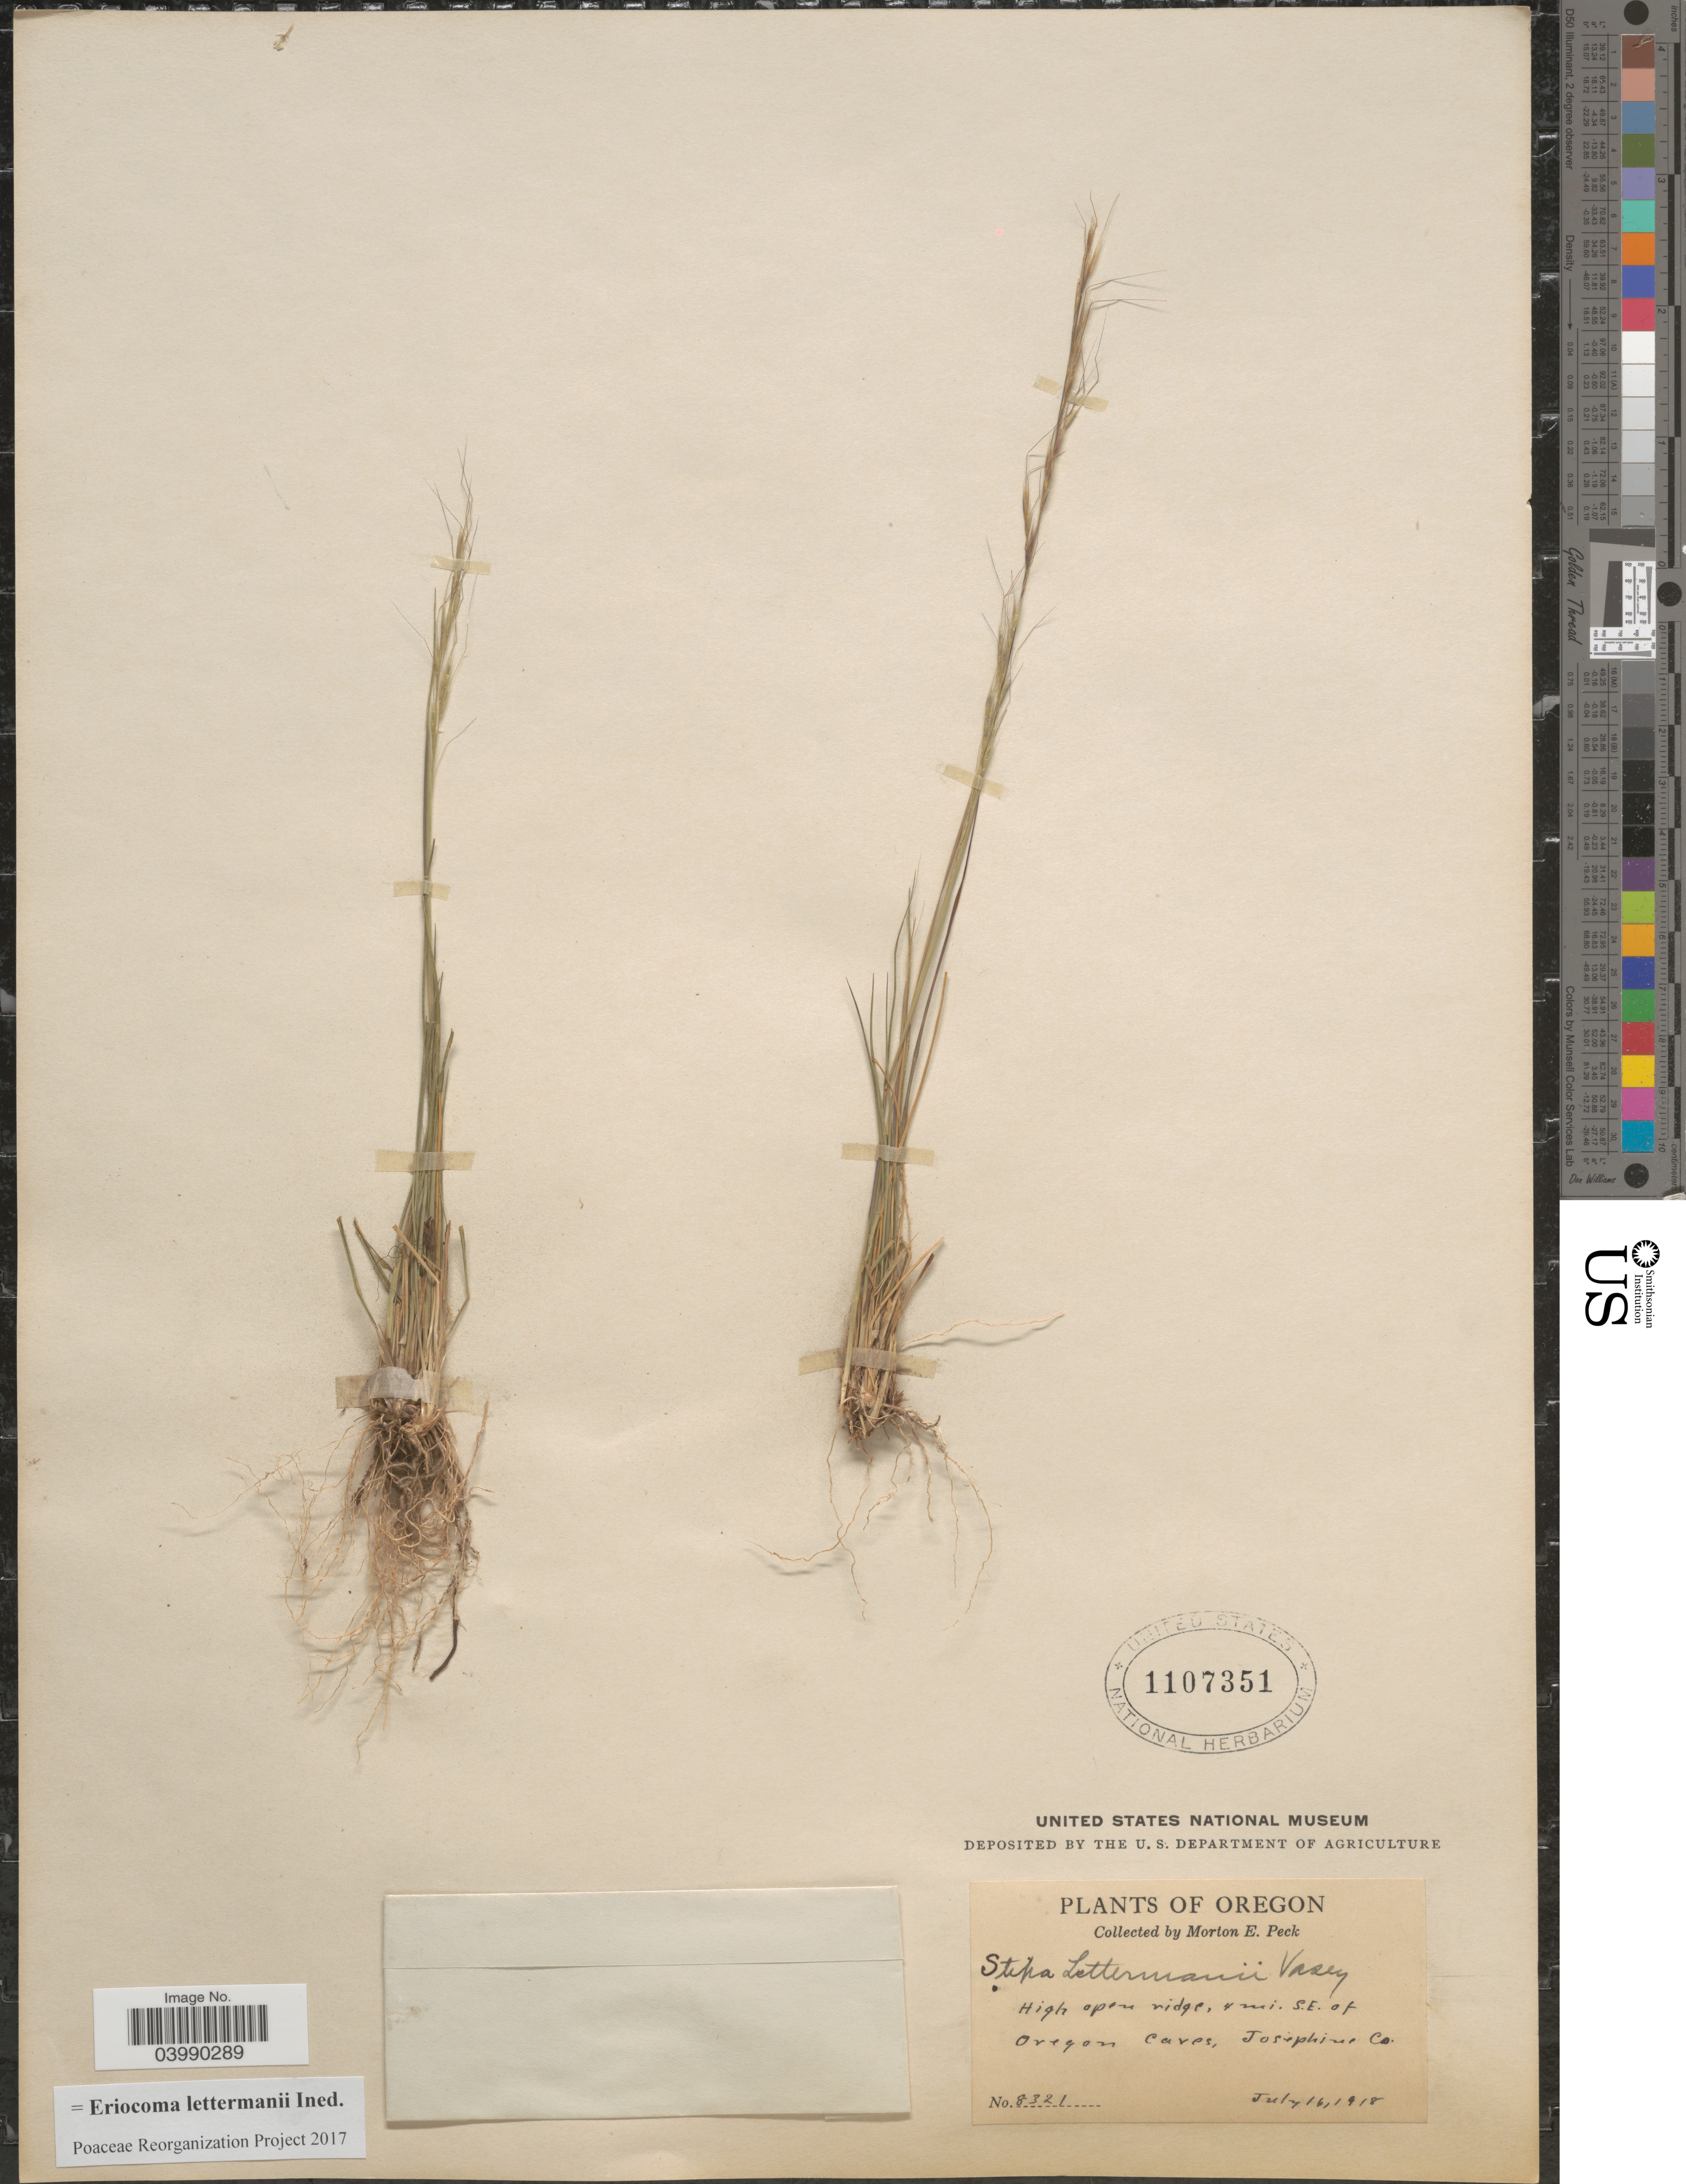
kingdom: Plantae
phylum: Tracheophyta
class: Liliopsida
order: Poales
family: Poaceae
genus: Eriocoma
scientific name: Eriocoma lettermanii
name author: (Vasey) Romasch.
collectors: M. E. Peck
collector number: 8321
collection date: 1918-07-16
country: United States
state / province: Oregon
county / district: Josephine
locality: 4 mi. S.E. of Oregon Caves, Josephine Co.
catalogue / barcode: US 1107351